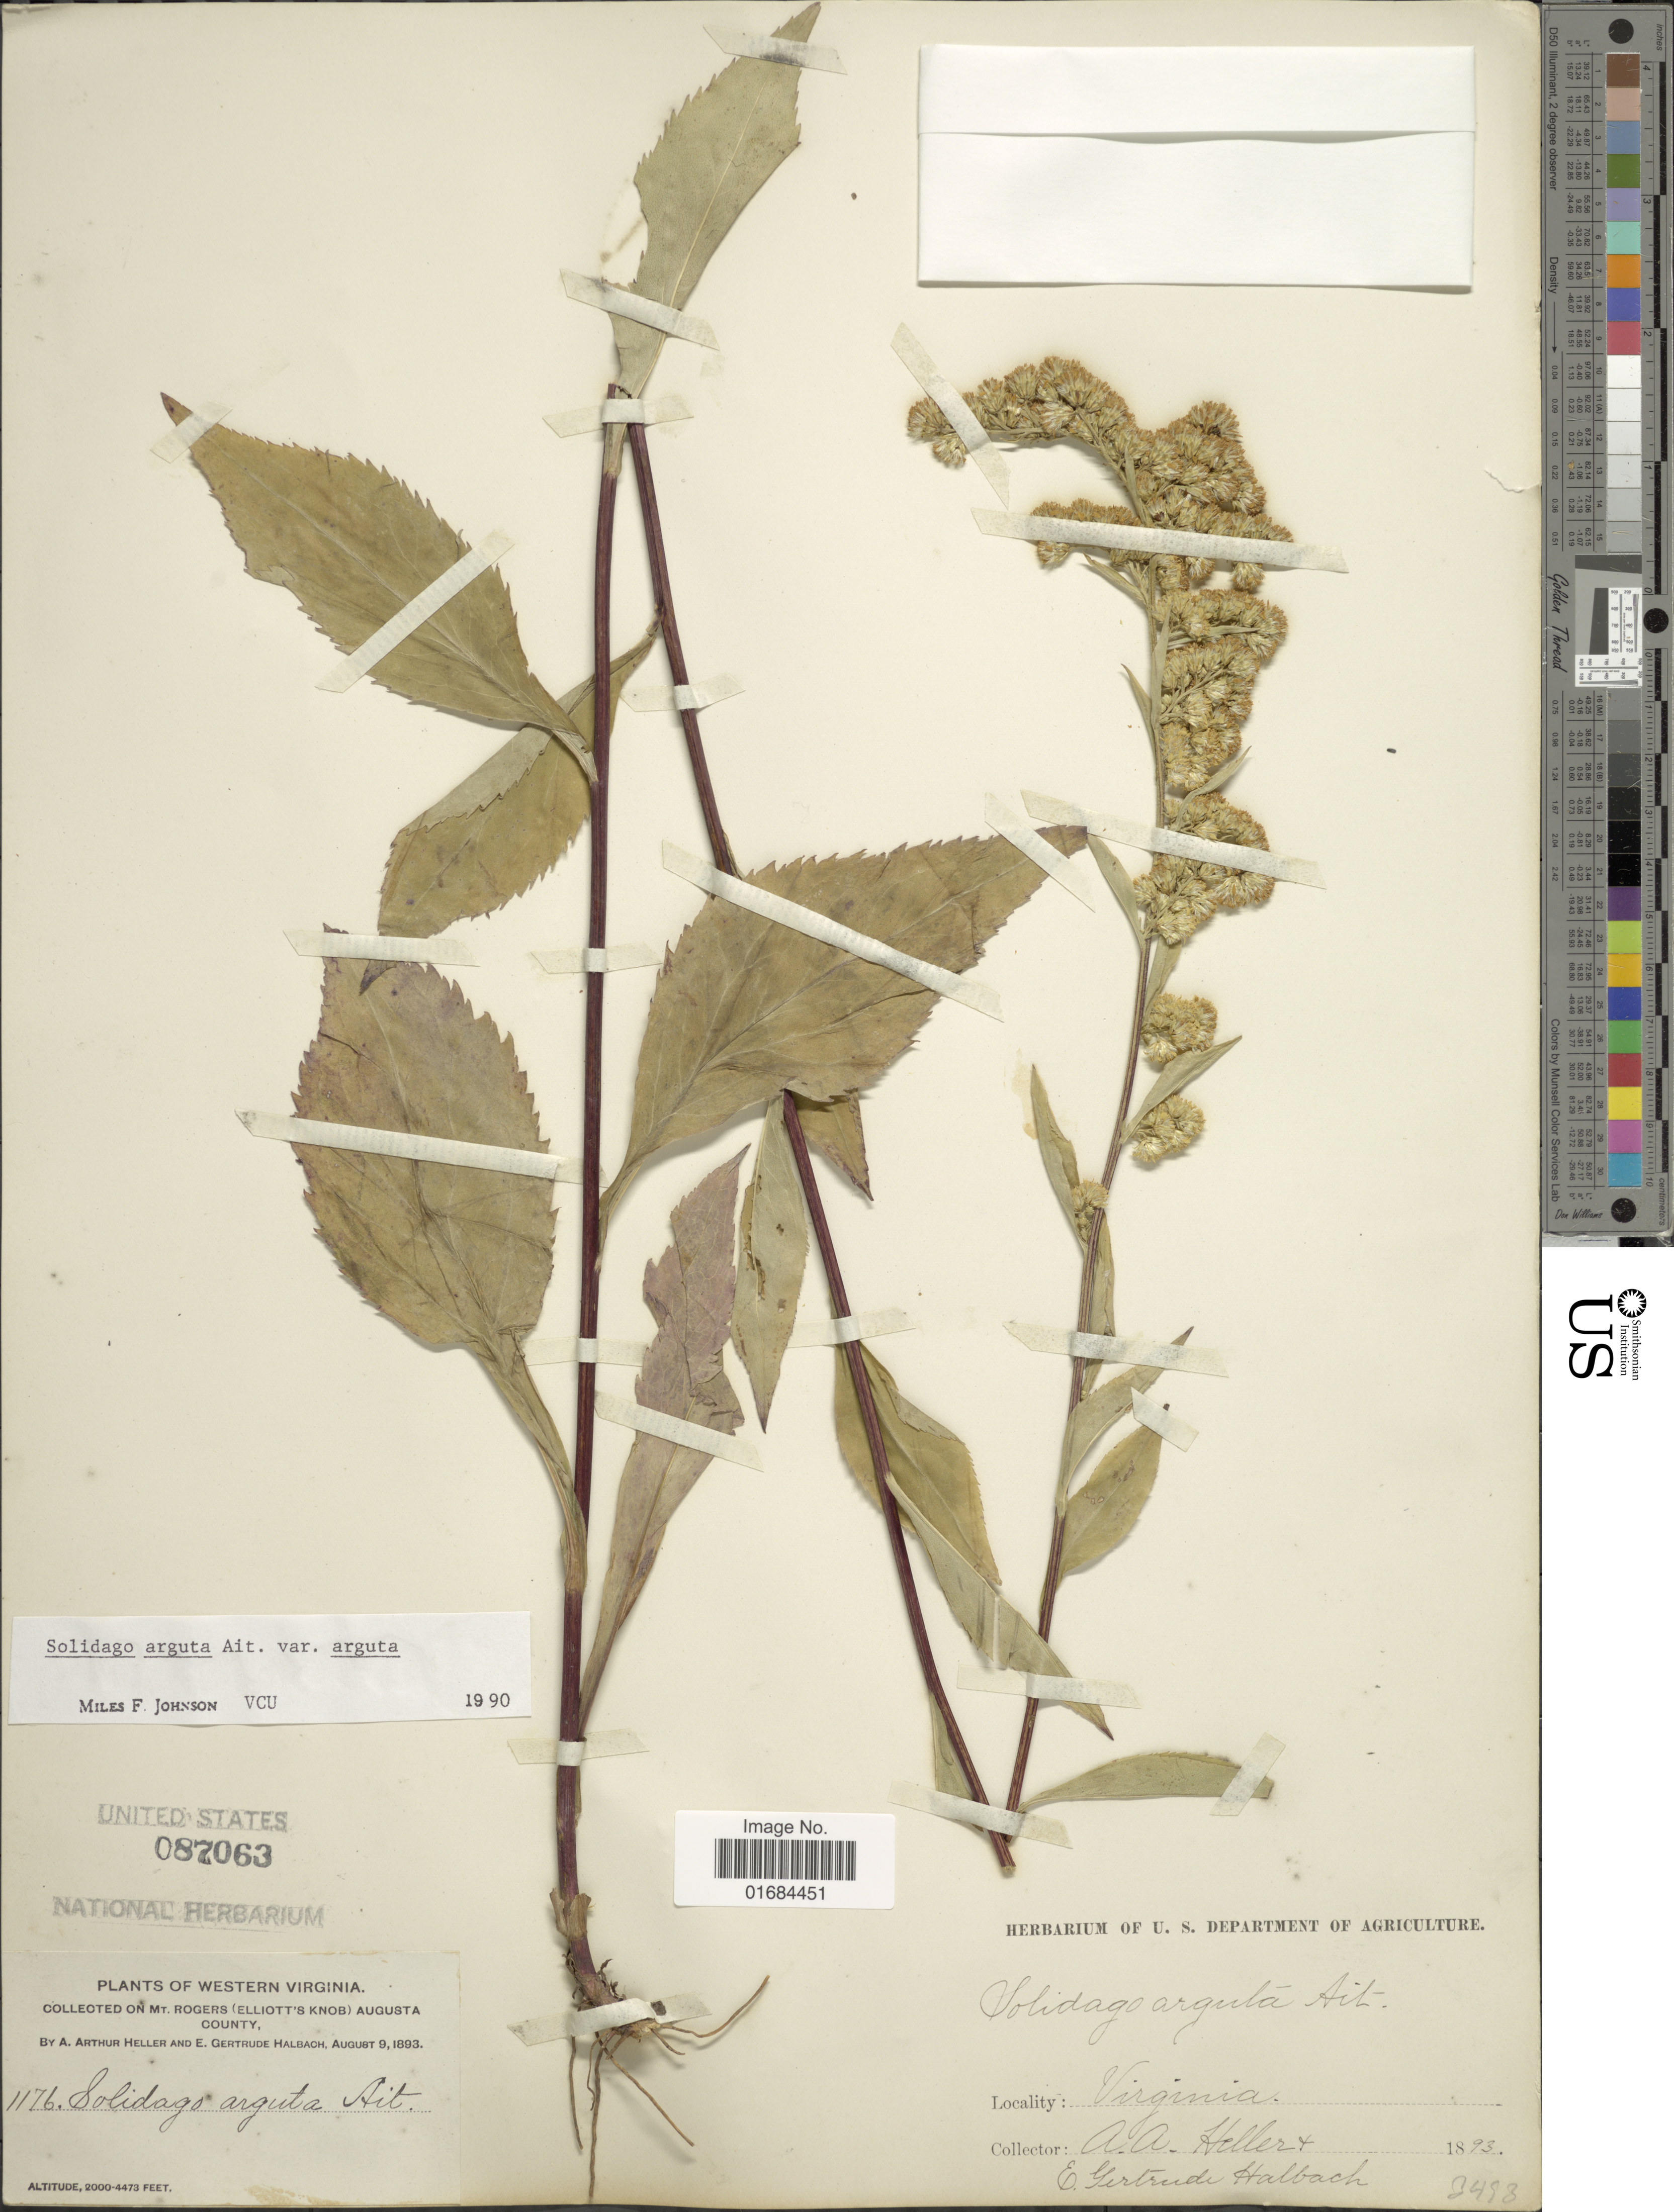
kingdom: Plantae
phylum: Tracheophyta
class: Magnoliopsida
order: Asterales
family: Asteraceae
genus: Solidago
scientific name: Solidago arguta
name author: Aiton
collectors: A. A. Heller & E. G. Halbach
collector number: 1176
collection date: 1893-08-09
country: United States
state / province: Virginia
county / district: Augusta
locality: Western Virginia, on Mt. Rogers ( Elliott's knob ) Augusta County.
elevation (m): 610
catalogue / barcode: US 87063